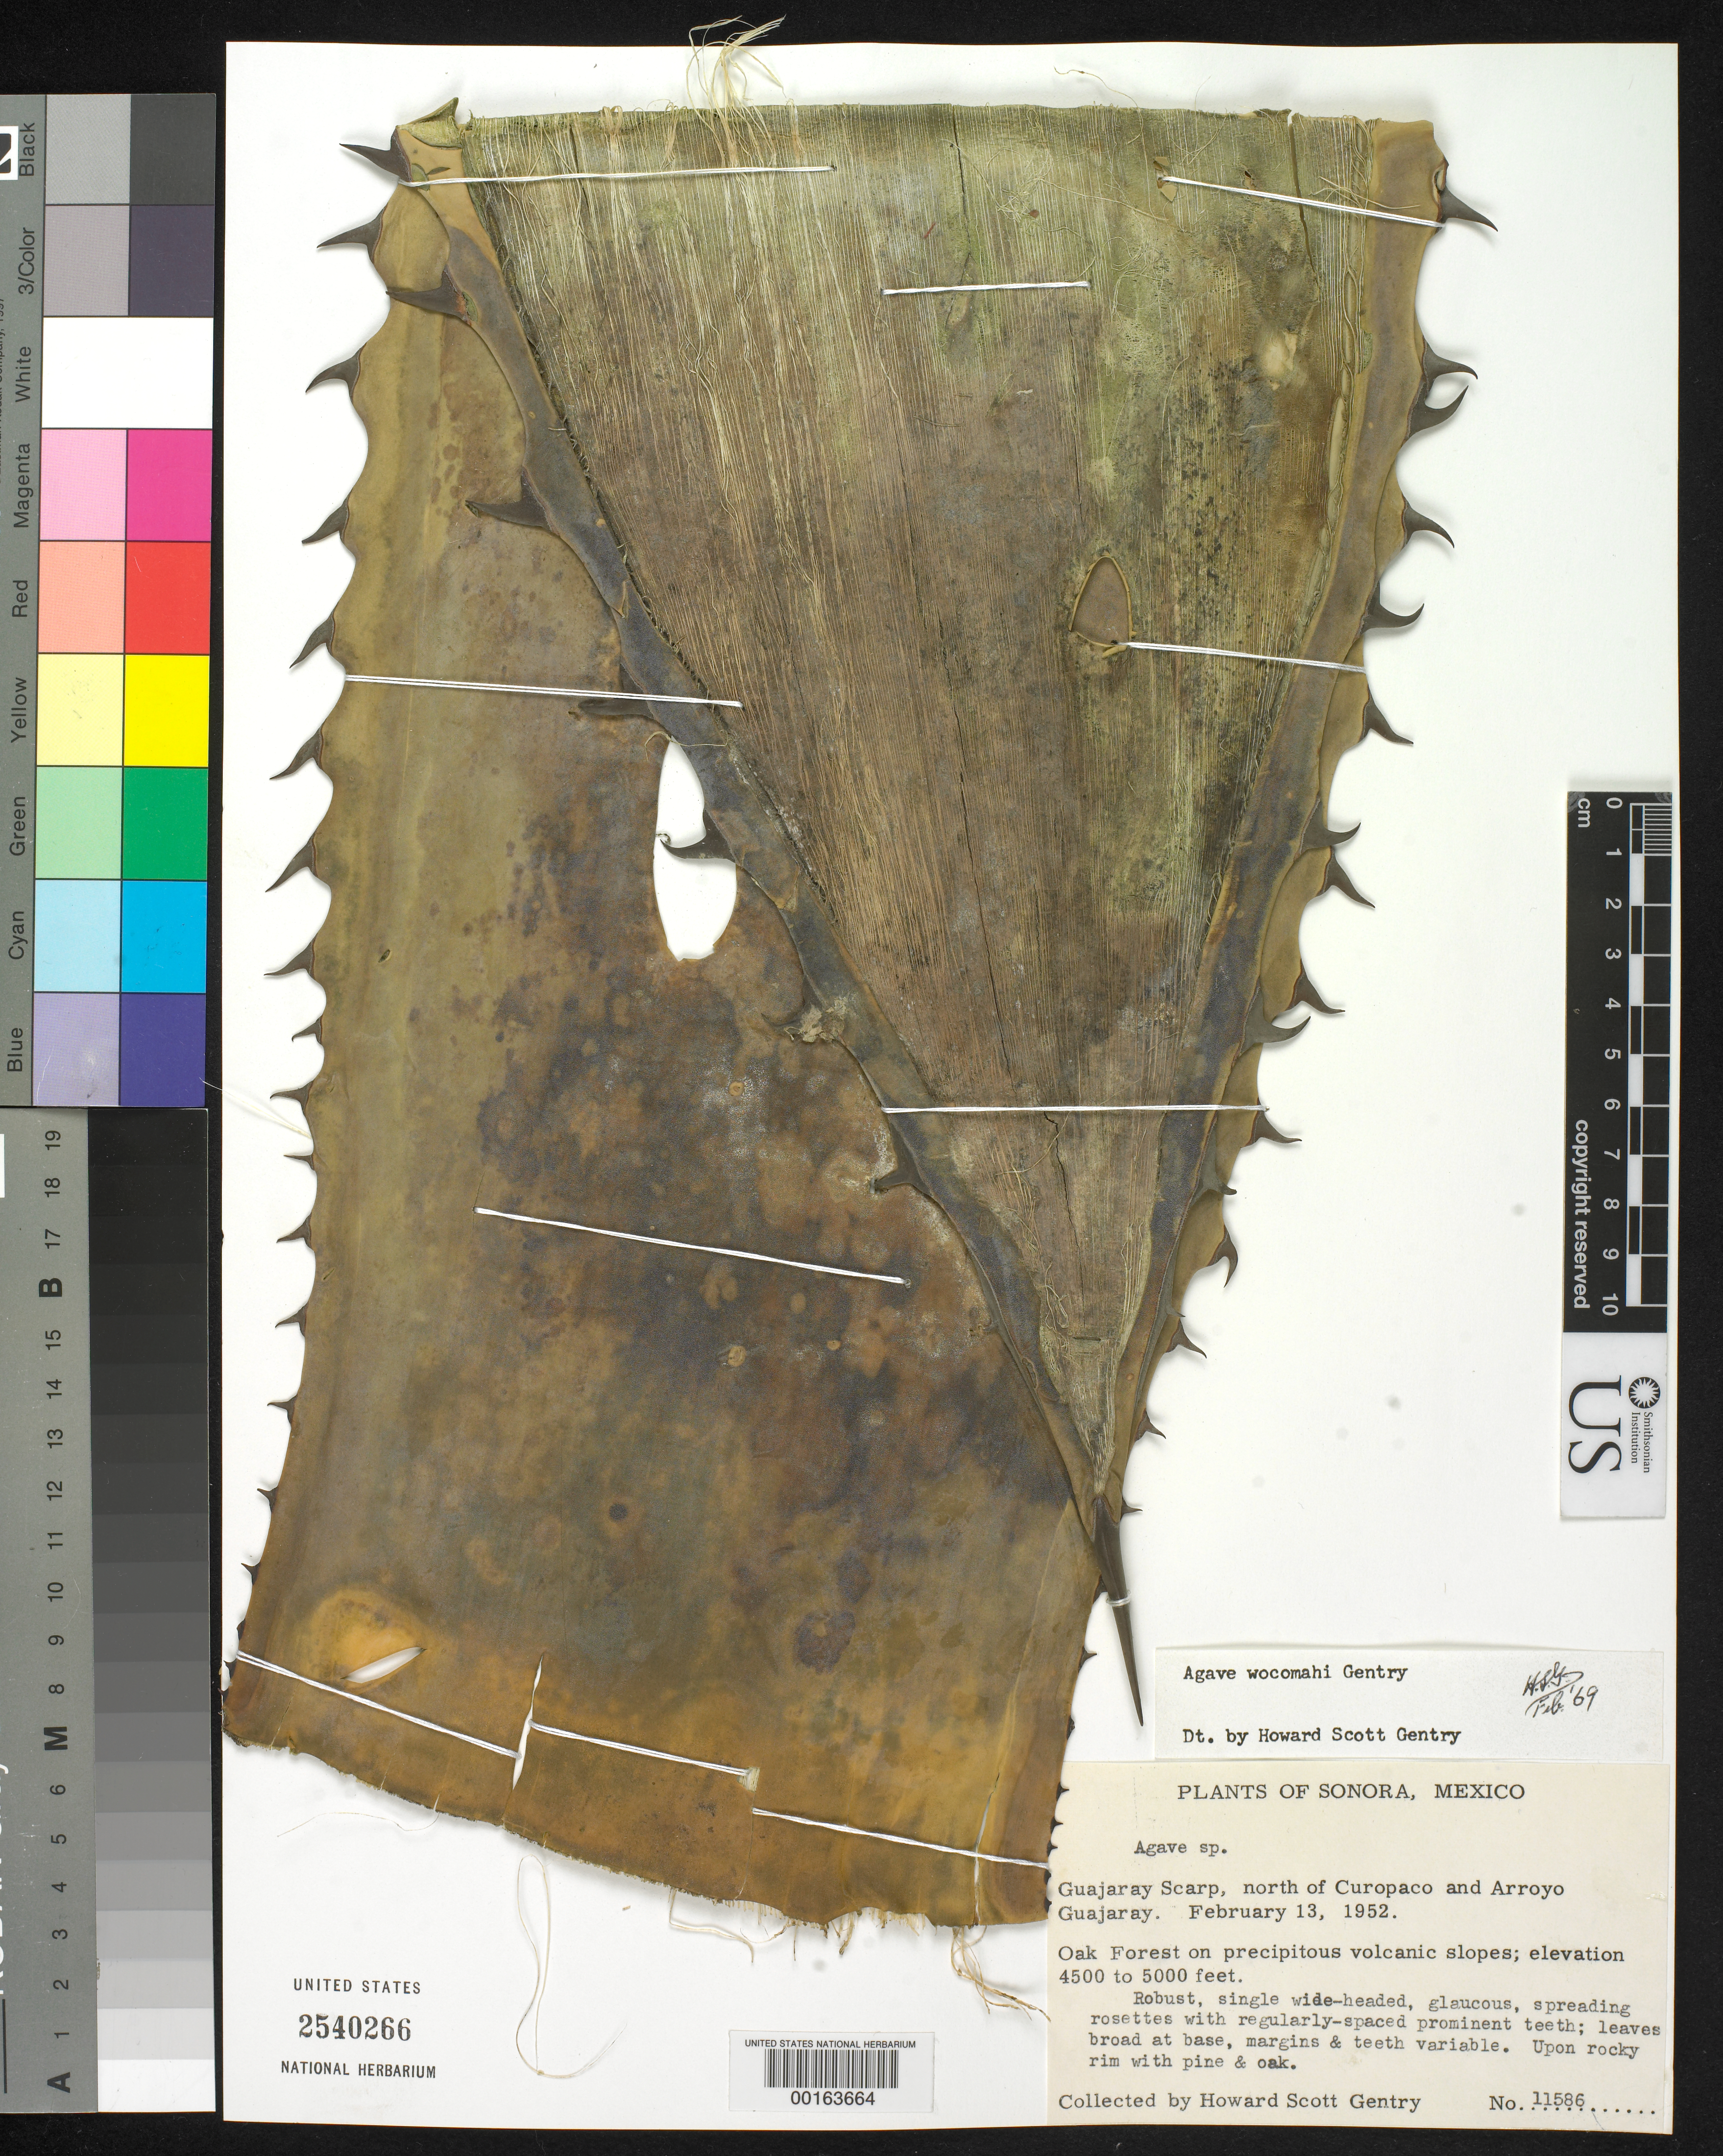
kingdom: Plantae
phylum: Tracheophyta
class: Liliopsida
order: Asparagales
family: Asparagaceae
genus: Agave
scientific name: Agave wocomahi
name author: Gentry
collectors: H. S. Gentry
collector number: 11586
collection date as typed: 13 Feb 1952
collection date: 1952-02-13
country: Mexico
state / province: Sonora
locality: Guajaray scarp, N of curopaco and arroyo guajaray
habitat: Oak forest on precipitous volcanic slopes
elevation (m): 1372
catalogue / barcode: US 2540266